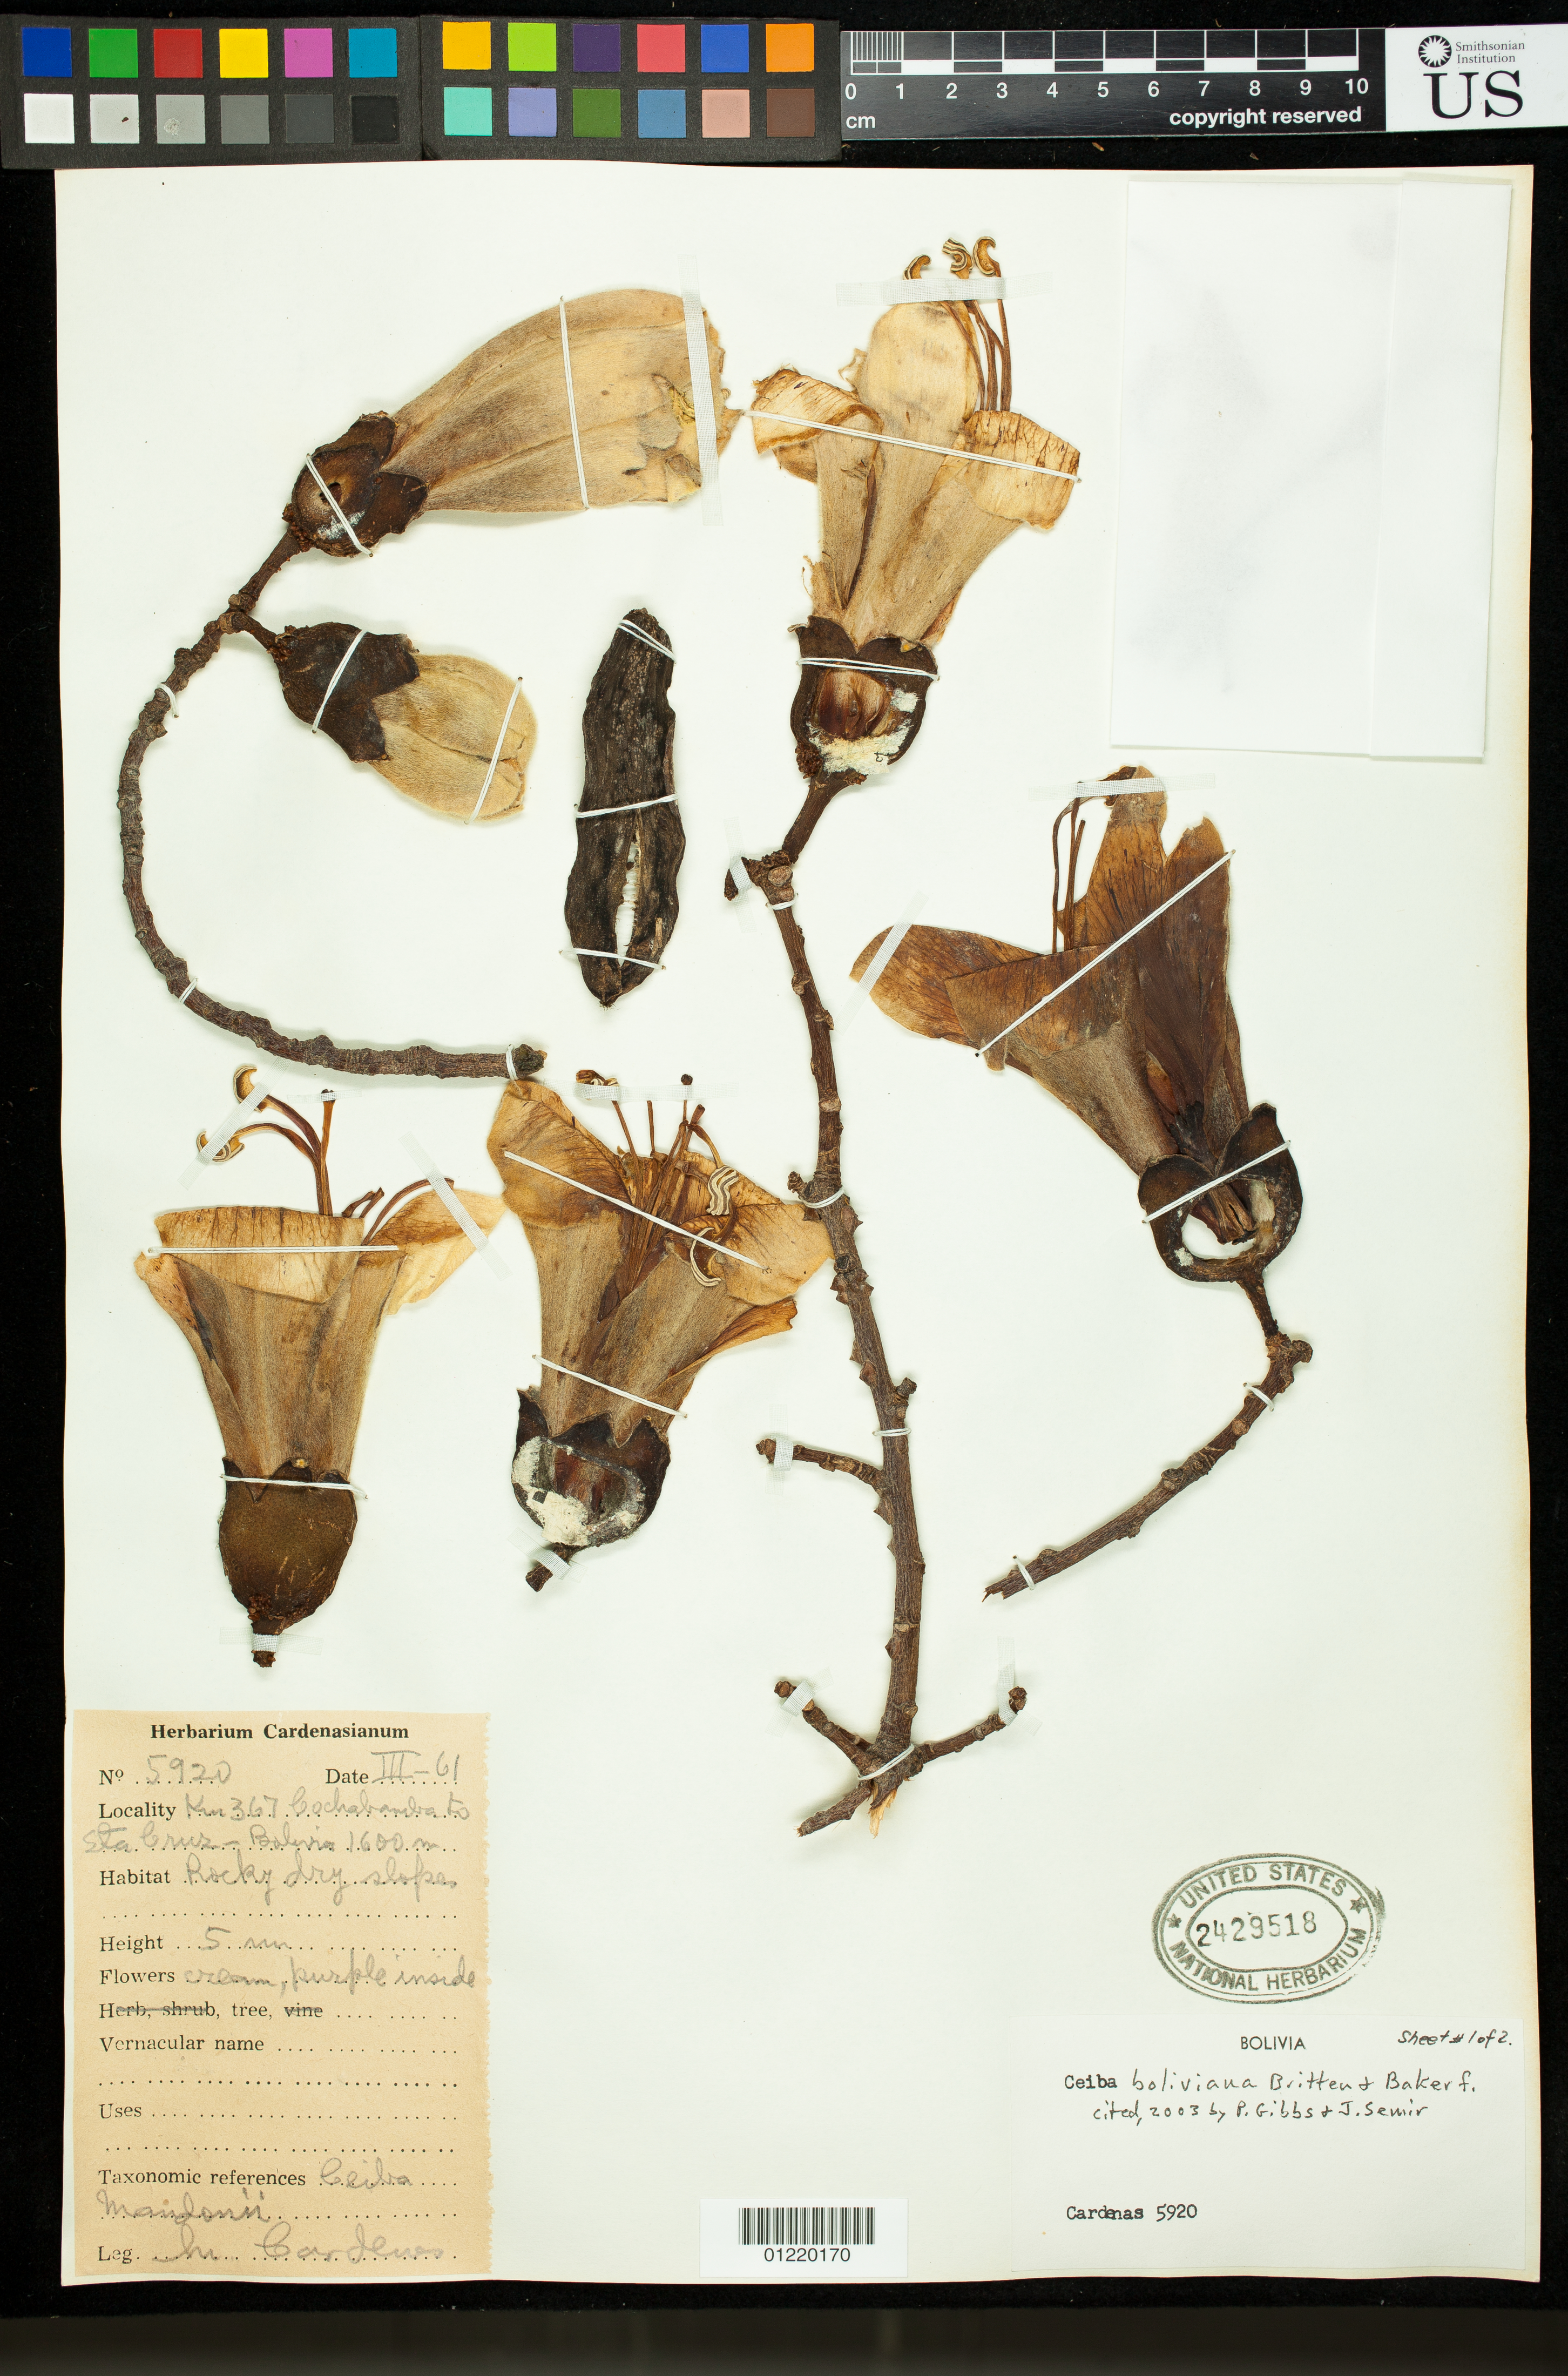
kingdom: Plantae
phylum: Tracheophyta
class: Magnoliopsida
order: Malvales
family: Malvaceae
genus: Ceiba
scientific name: Ceiba boliviana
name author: Britten & Baker f.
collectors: M. Cárdenas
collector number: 5920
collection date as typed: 1961-03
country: Bolivia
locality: km 367 Cochabamba to Sta Cruz, Bolivia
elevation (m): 1600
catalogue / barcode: US 2429518